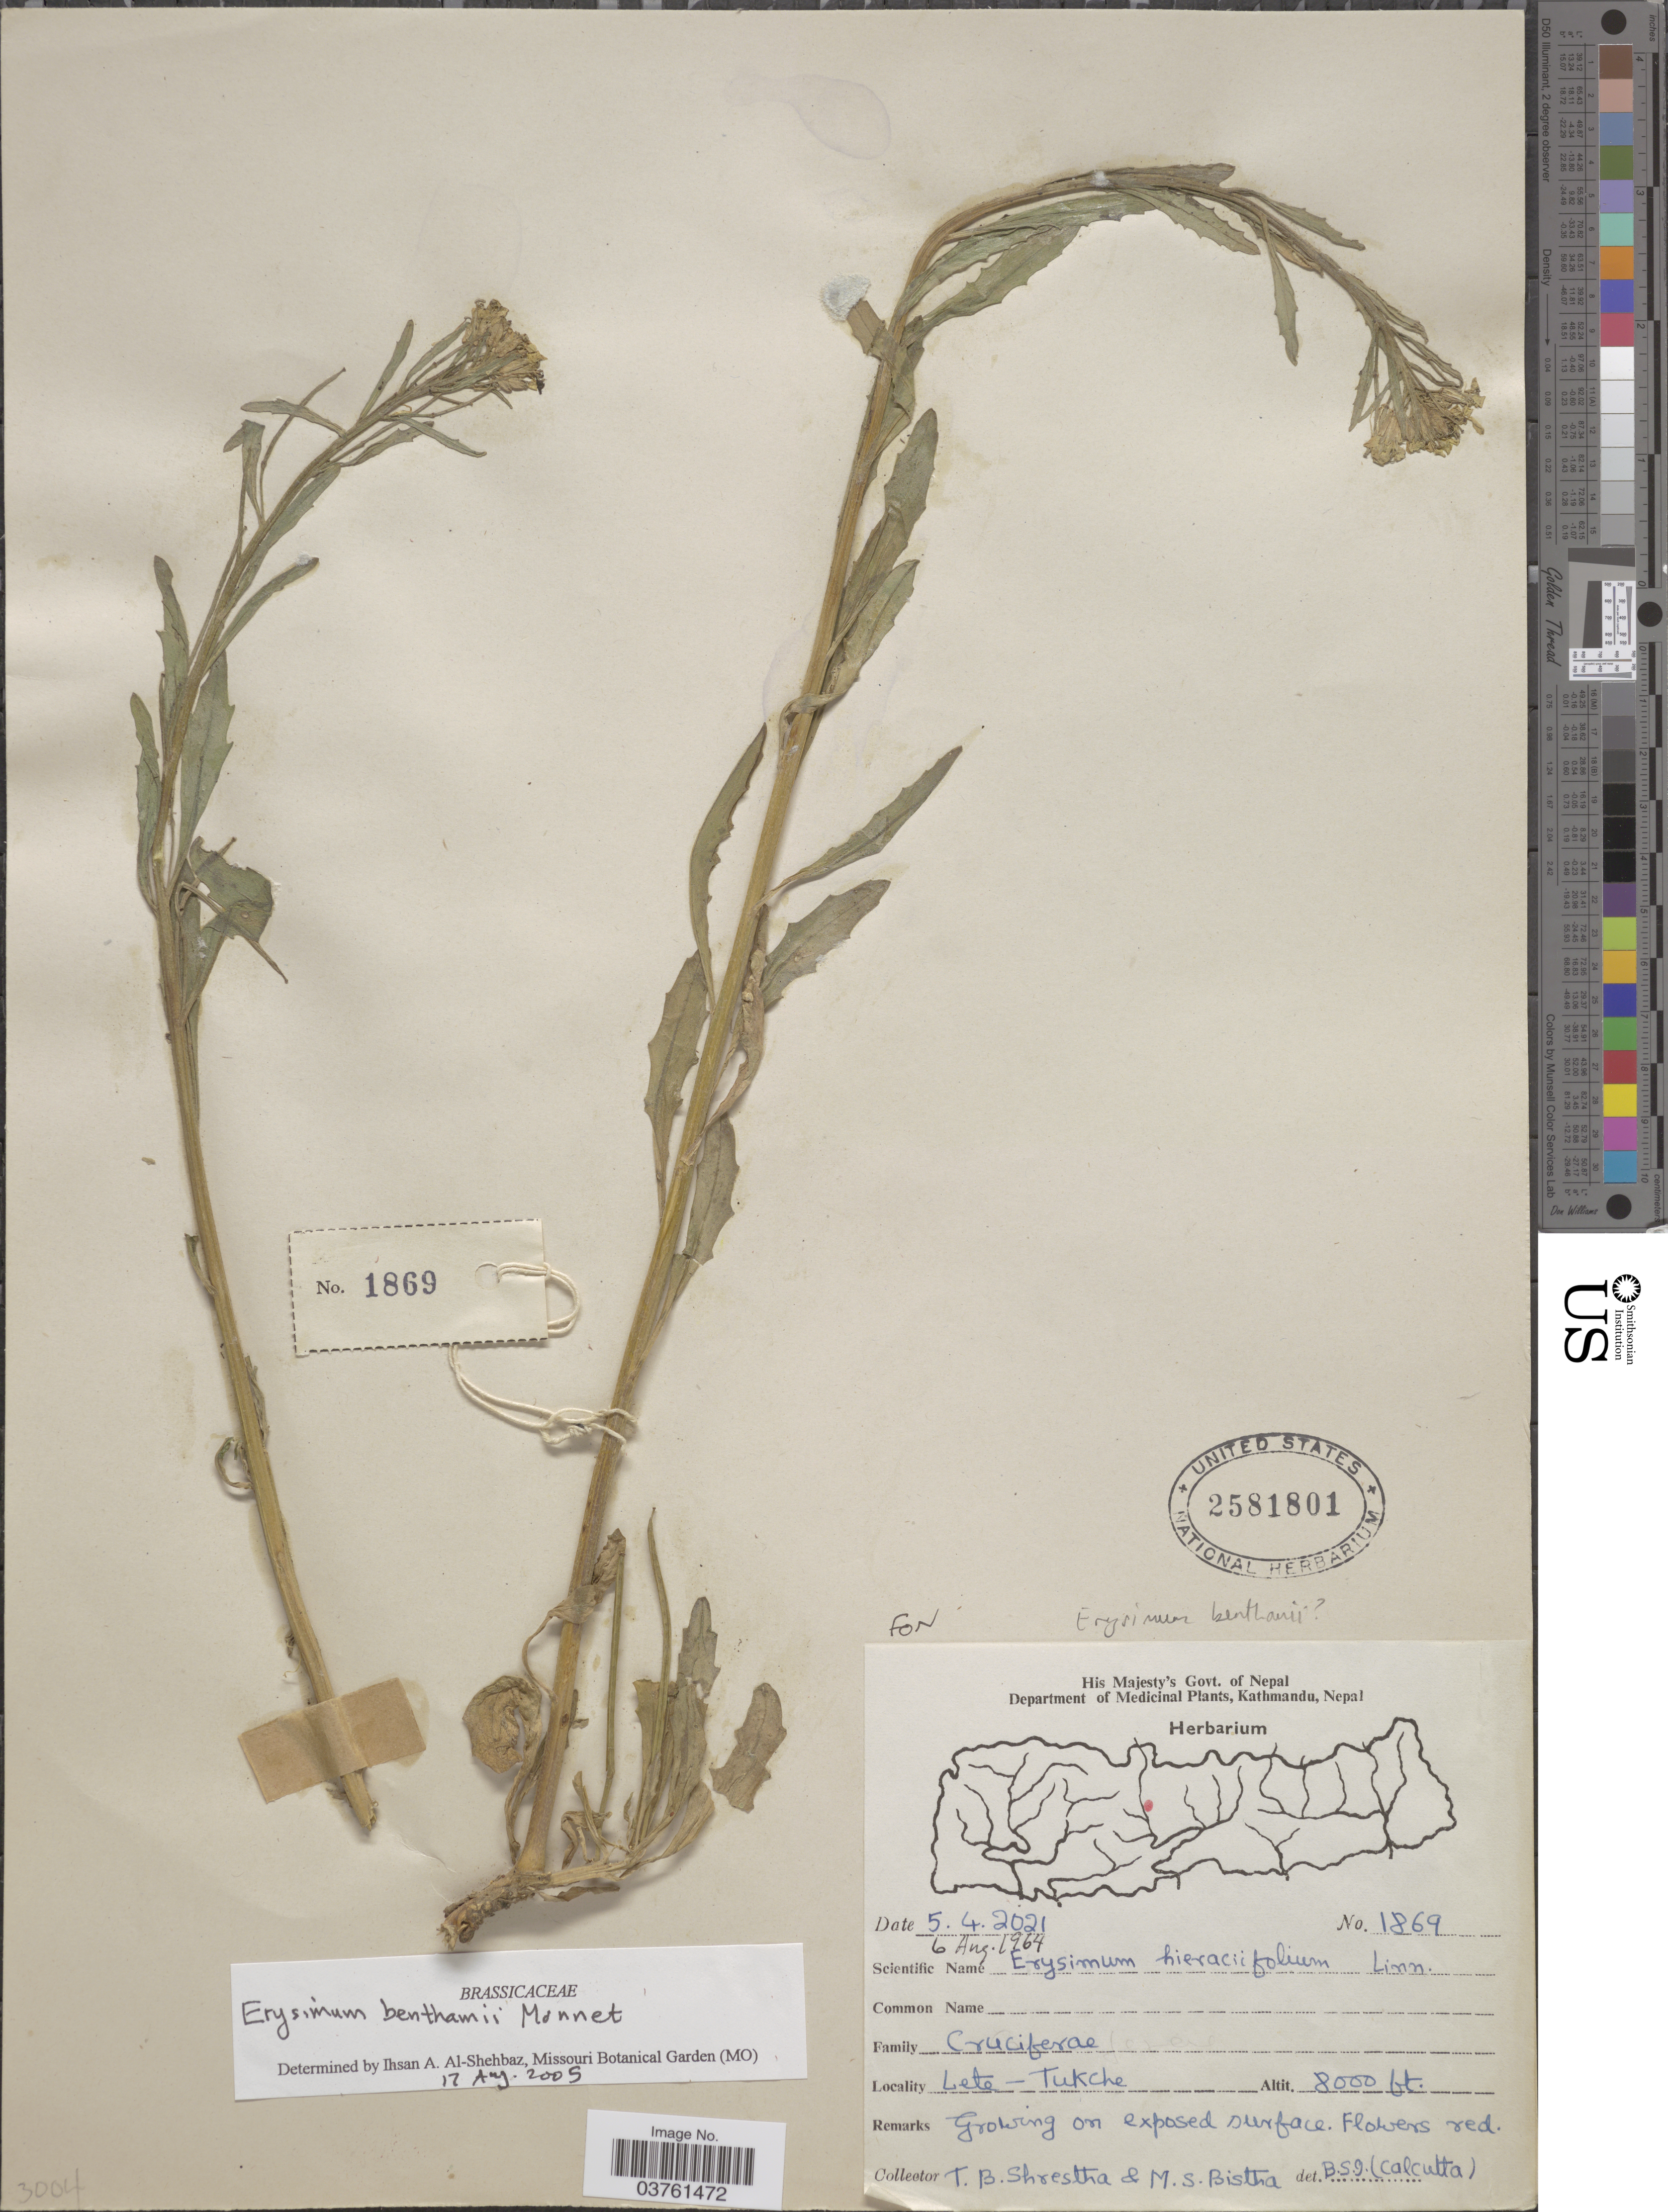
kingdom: Plantae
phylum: Tracheophyta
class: Magnoliopsida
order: Brassicales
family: Brassicaceae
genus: Erysimum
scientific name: Erysimum benthamii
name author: Monnet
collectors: T. B. Shrestha & M. Bistha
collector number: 1869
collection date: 1964-08-06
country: Nepal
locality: Lete - Tukche.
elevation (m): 2438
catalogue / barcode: US 2581801